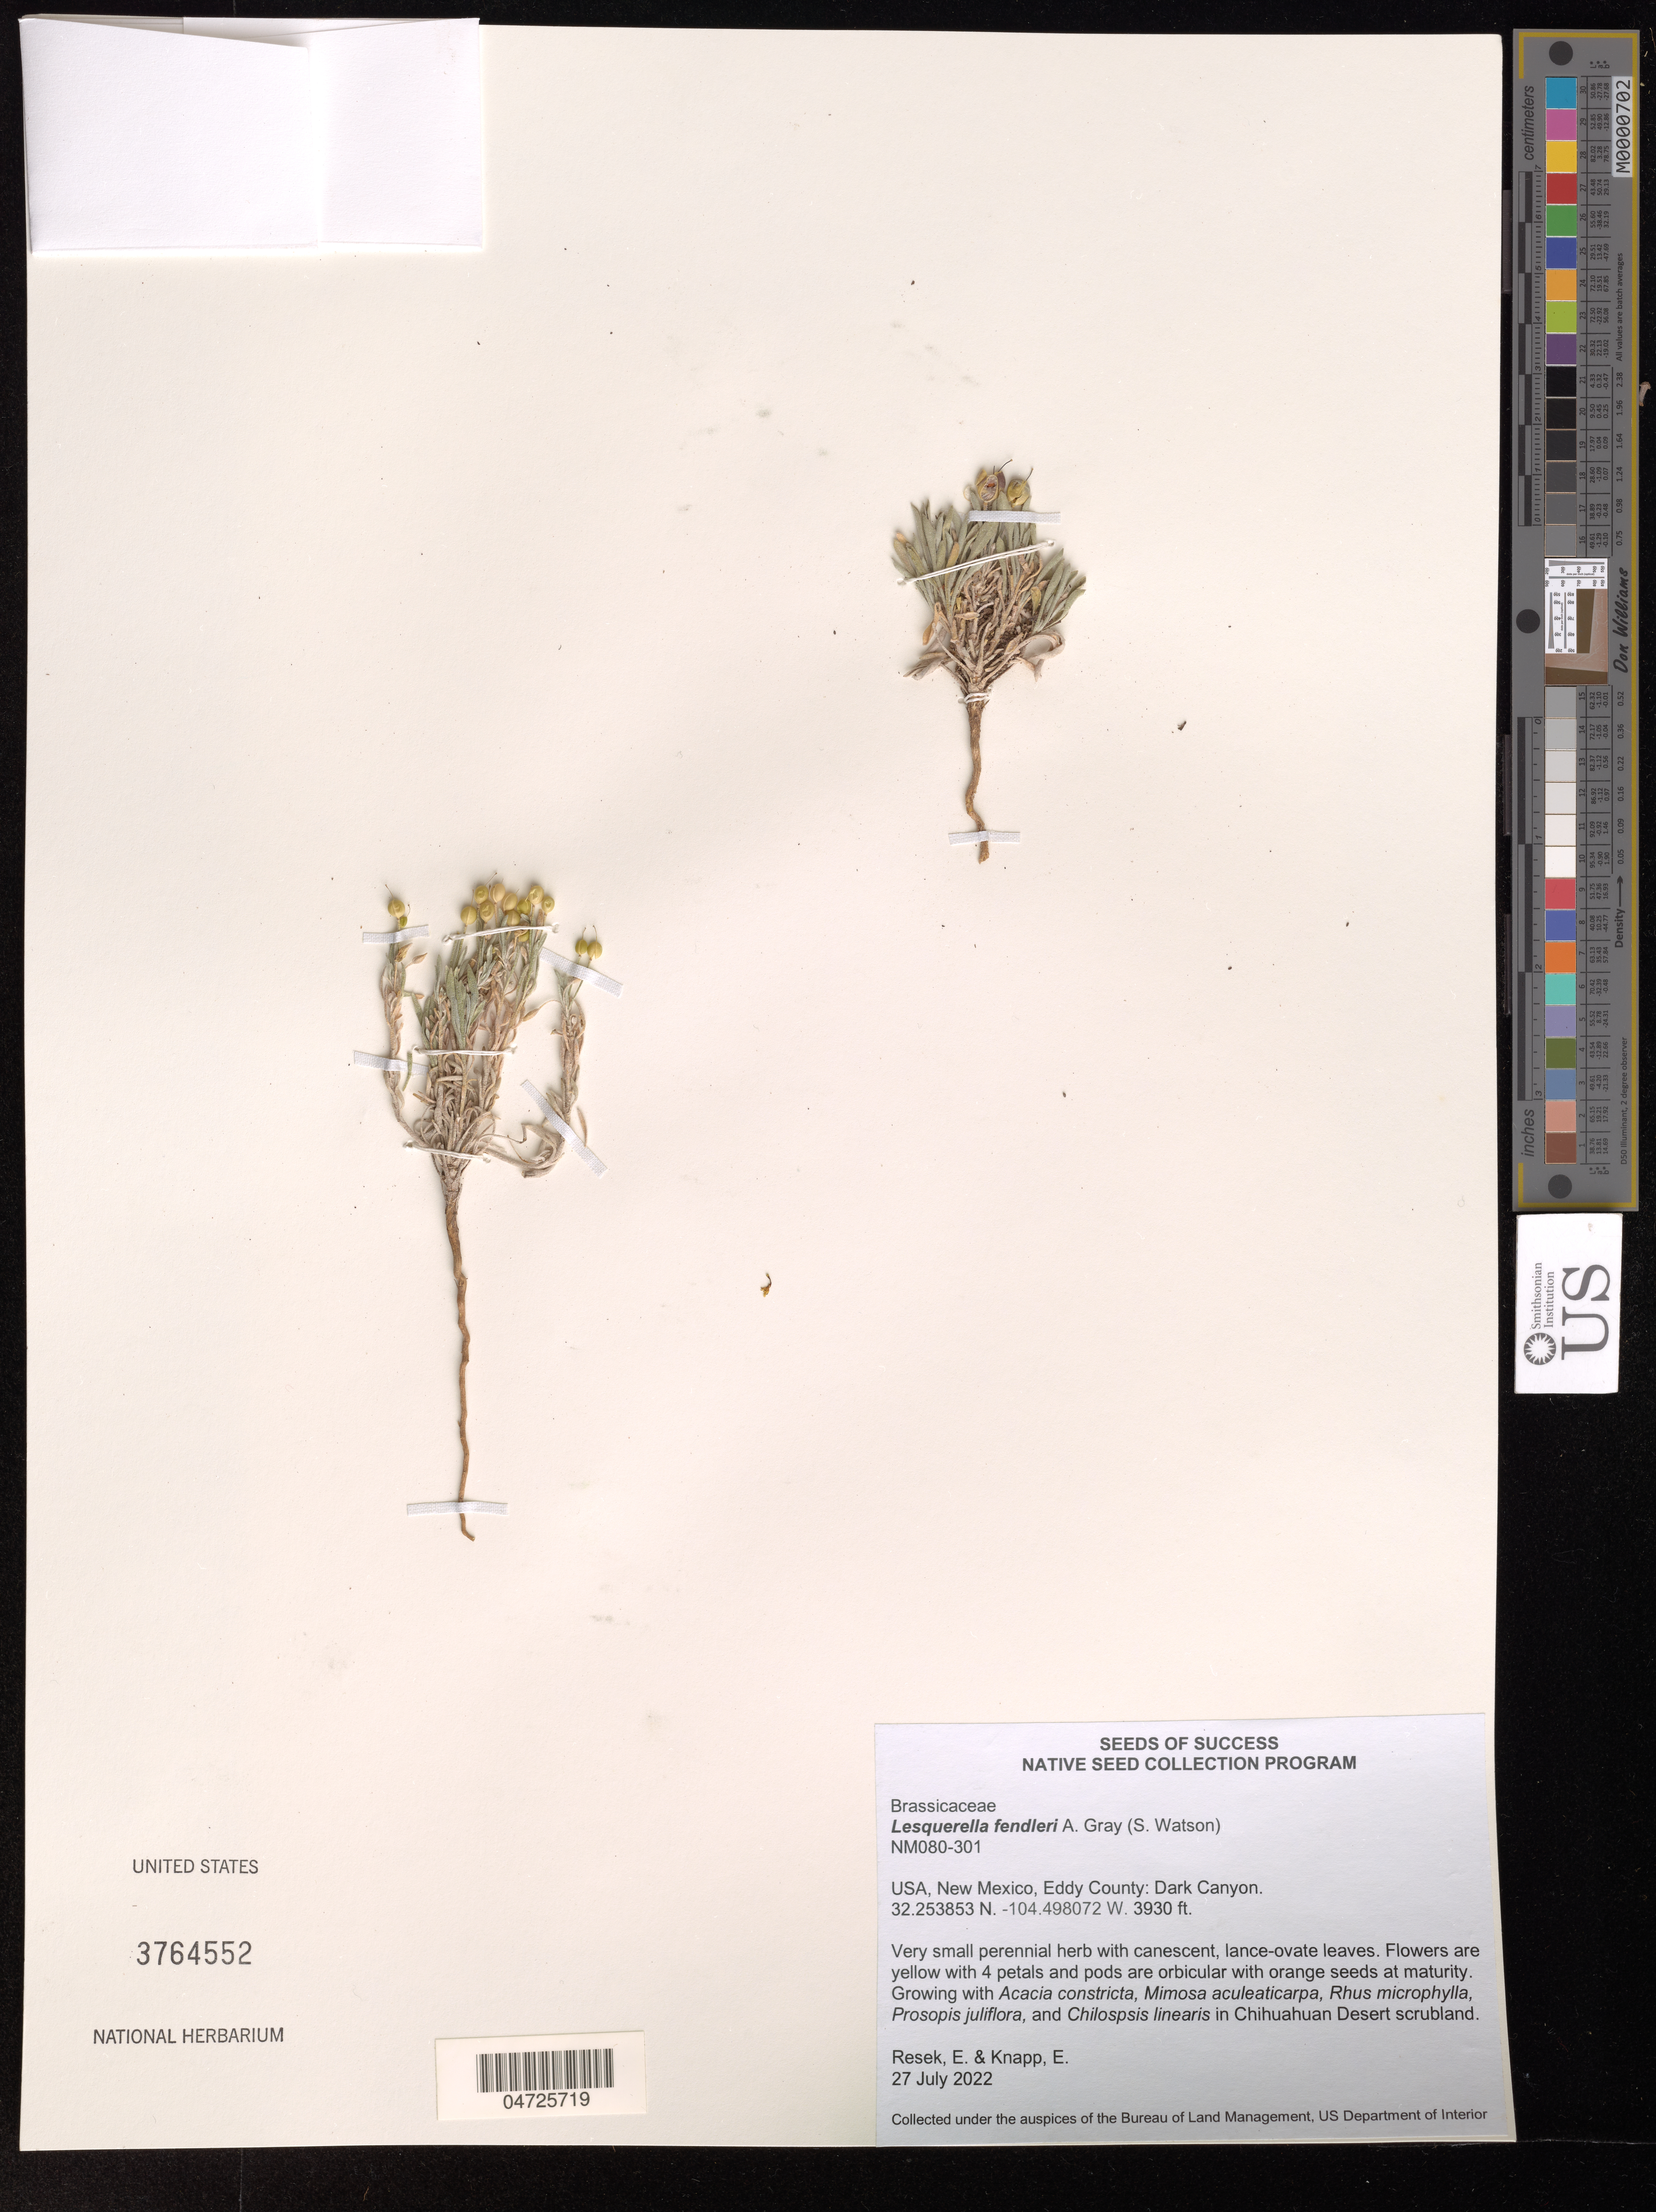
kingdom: Plantae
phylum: Tracheophyta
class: Magnoliopsida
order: Brassicales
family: Brassicaceae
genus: Lesquerella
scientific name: Lesquerella fendleri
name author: (A. Gray) S. Watson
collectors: E. Resek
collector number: NM080-301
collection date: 2022-07-27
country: United States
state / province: New Mexico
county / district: Eddy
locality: Eddy County: Dark Canyon.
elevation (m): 1198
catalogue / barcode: US 3764552